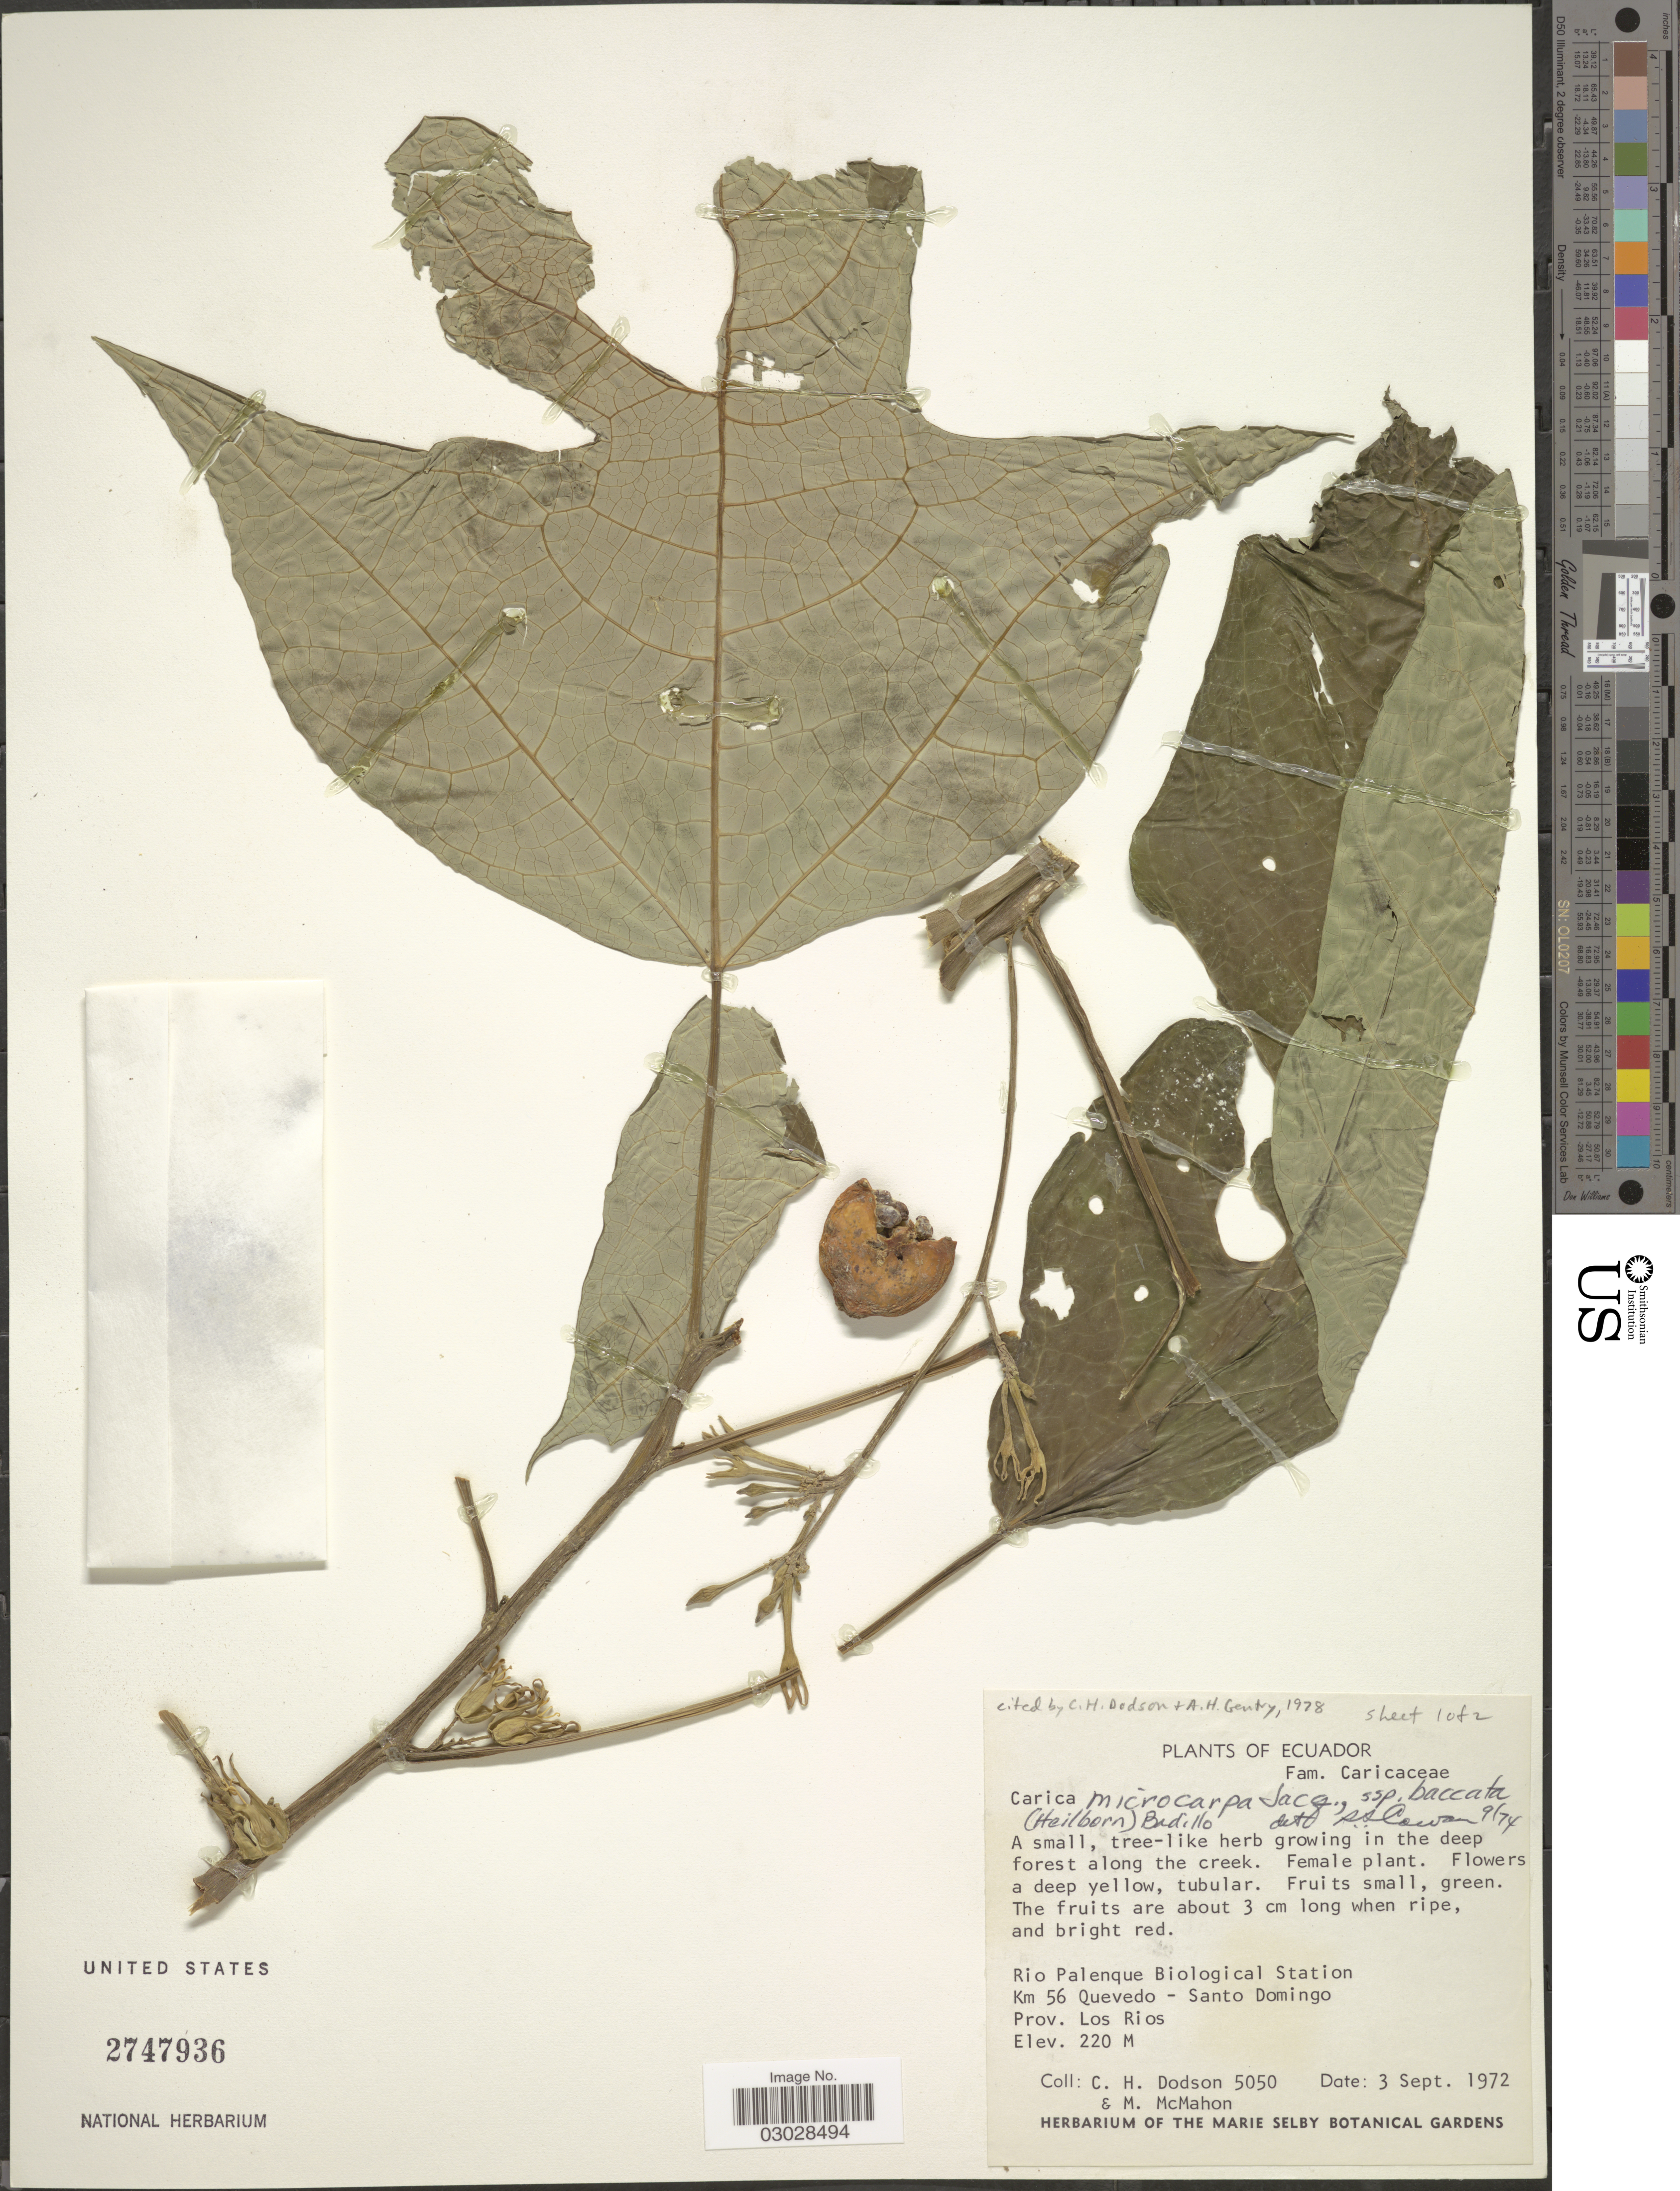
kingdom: Plantae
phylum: Tracheophyta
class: Magnoliopsida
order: Brassicales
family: Caricaceae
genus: Vasconcellea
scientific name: Vasconcellea microcarpa subsp. baccata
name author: (Heilborn) V.M. Badillo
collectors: C. H. Dodson & M. McMahon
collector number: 5050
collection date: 1972-09-03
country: Ecuador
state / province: Los Ríos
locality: Rio Palenque Biological Station Km 56 Quevedo - Santo Domingo, Prov. Los Rios.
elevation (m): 220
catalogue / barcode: US 2747936